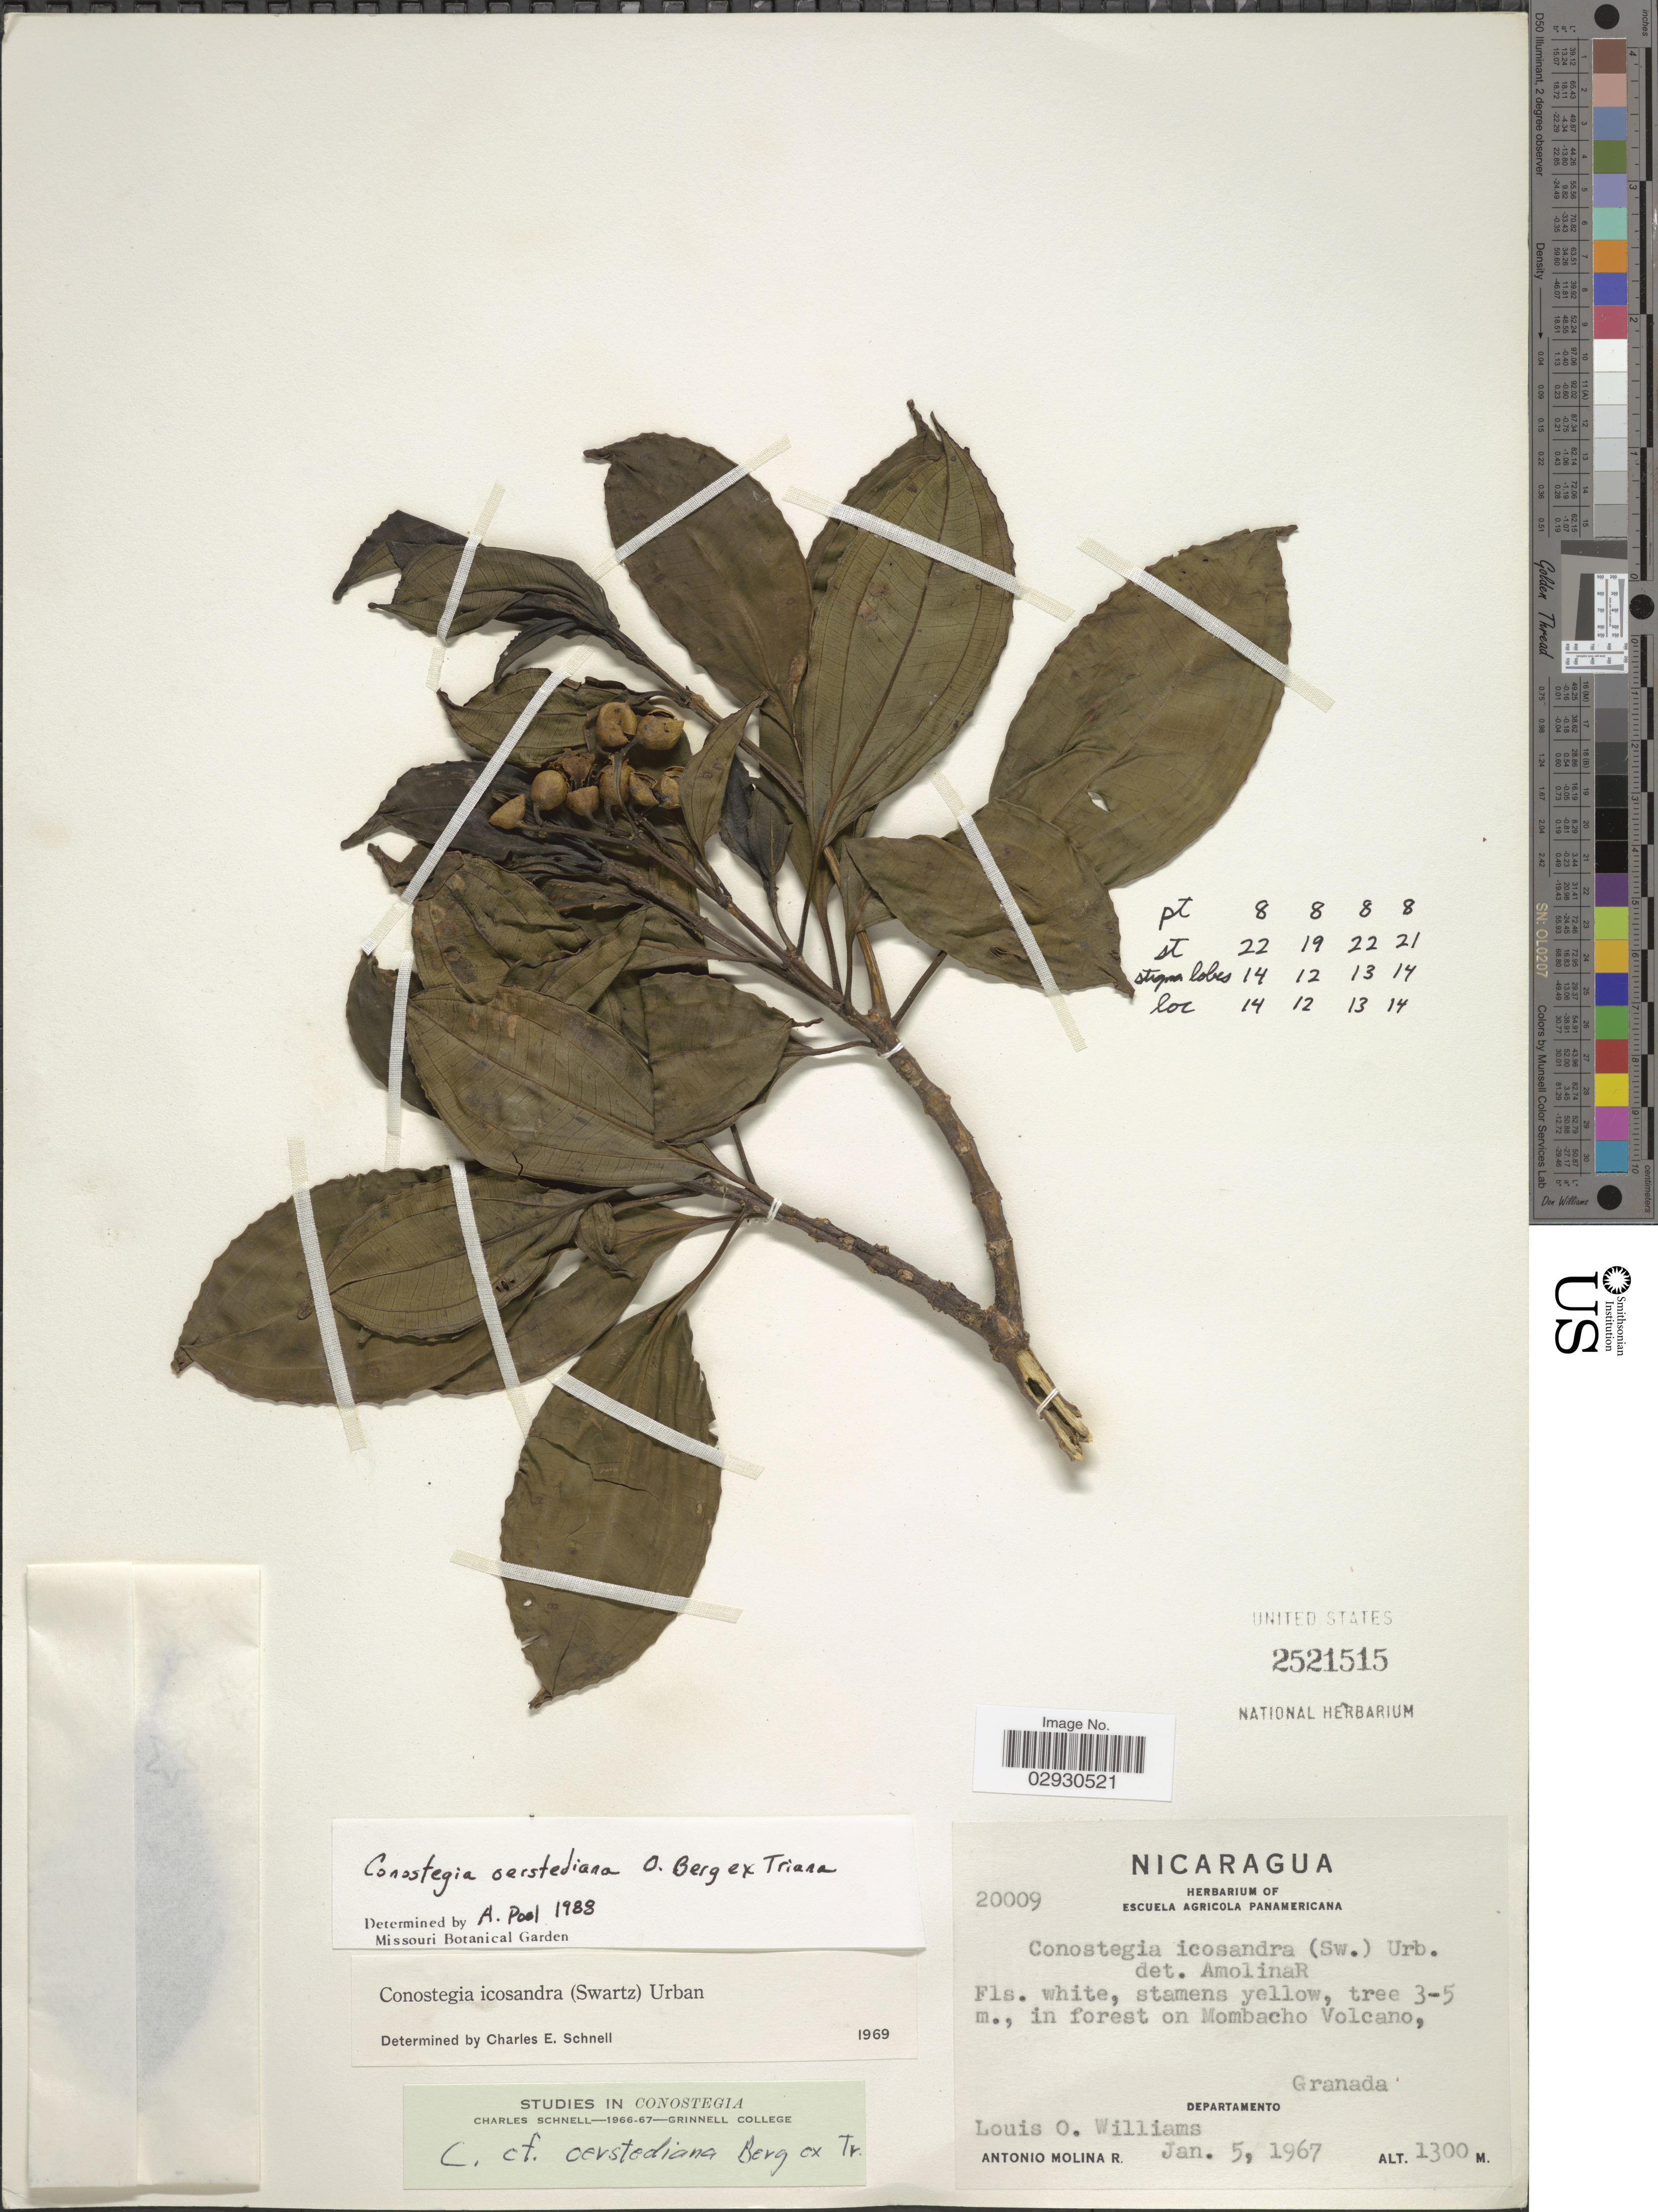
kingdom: Plantae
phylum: Tracheophyta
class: Magnoliopsida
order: Myrtales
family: Melastomataceae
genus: Conostegia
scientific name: Conostegia oerstediana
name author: O. Berg ex Triana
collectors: A. Molina R. & L. O. Williams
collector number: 20009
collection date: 1967-01-05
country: Nicaragua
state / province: Granada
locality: In forest on Mombacho Volcano, Departamento Granada.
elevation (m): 1300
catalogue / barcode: US 2521515